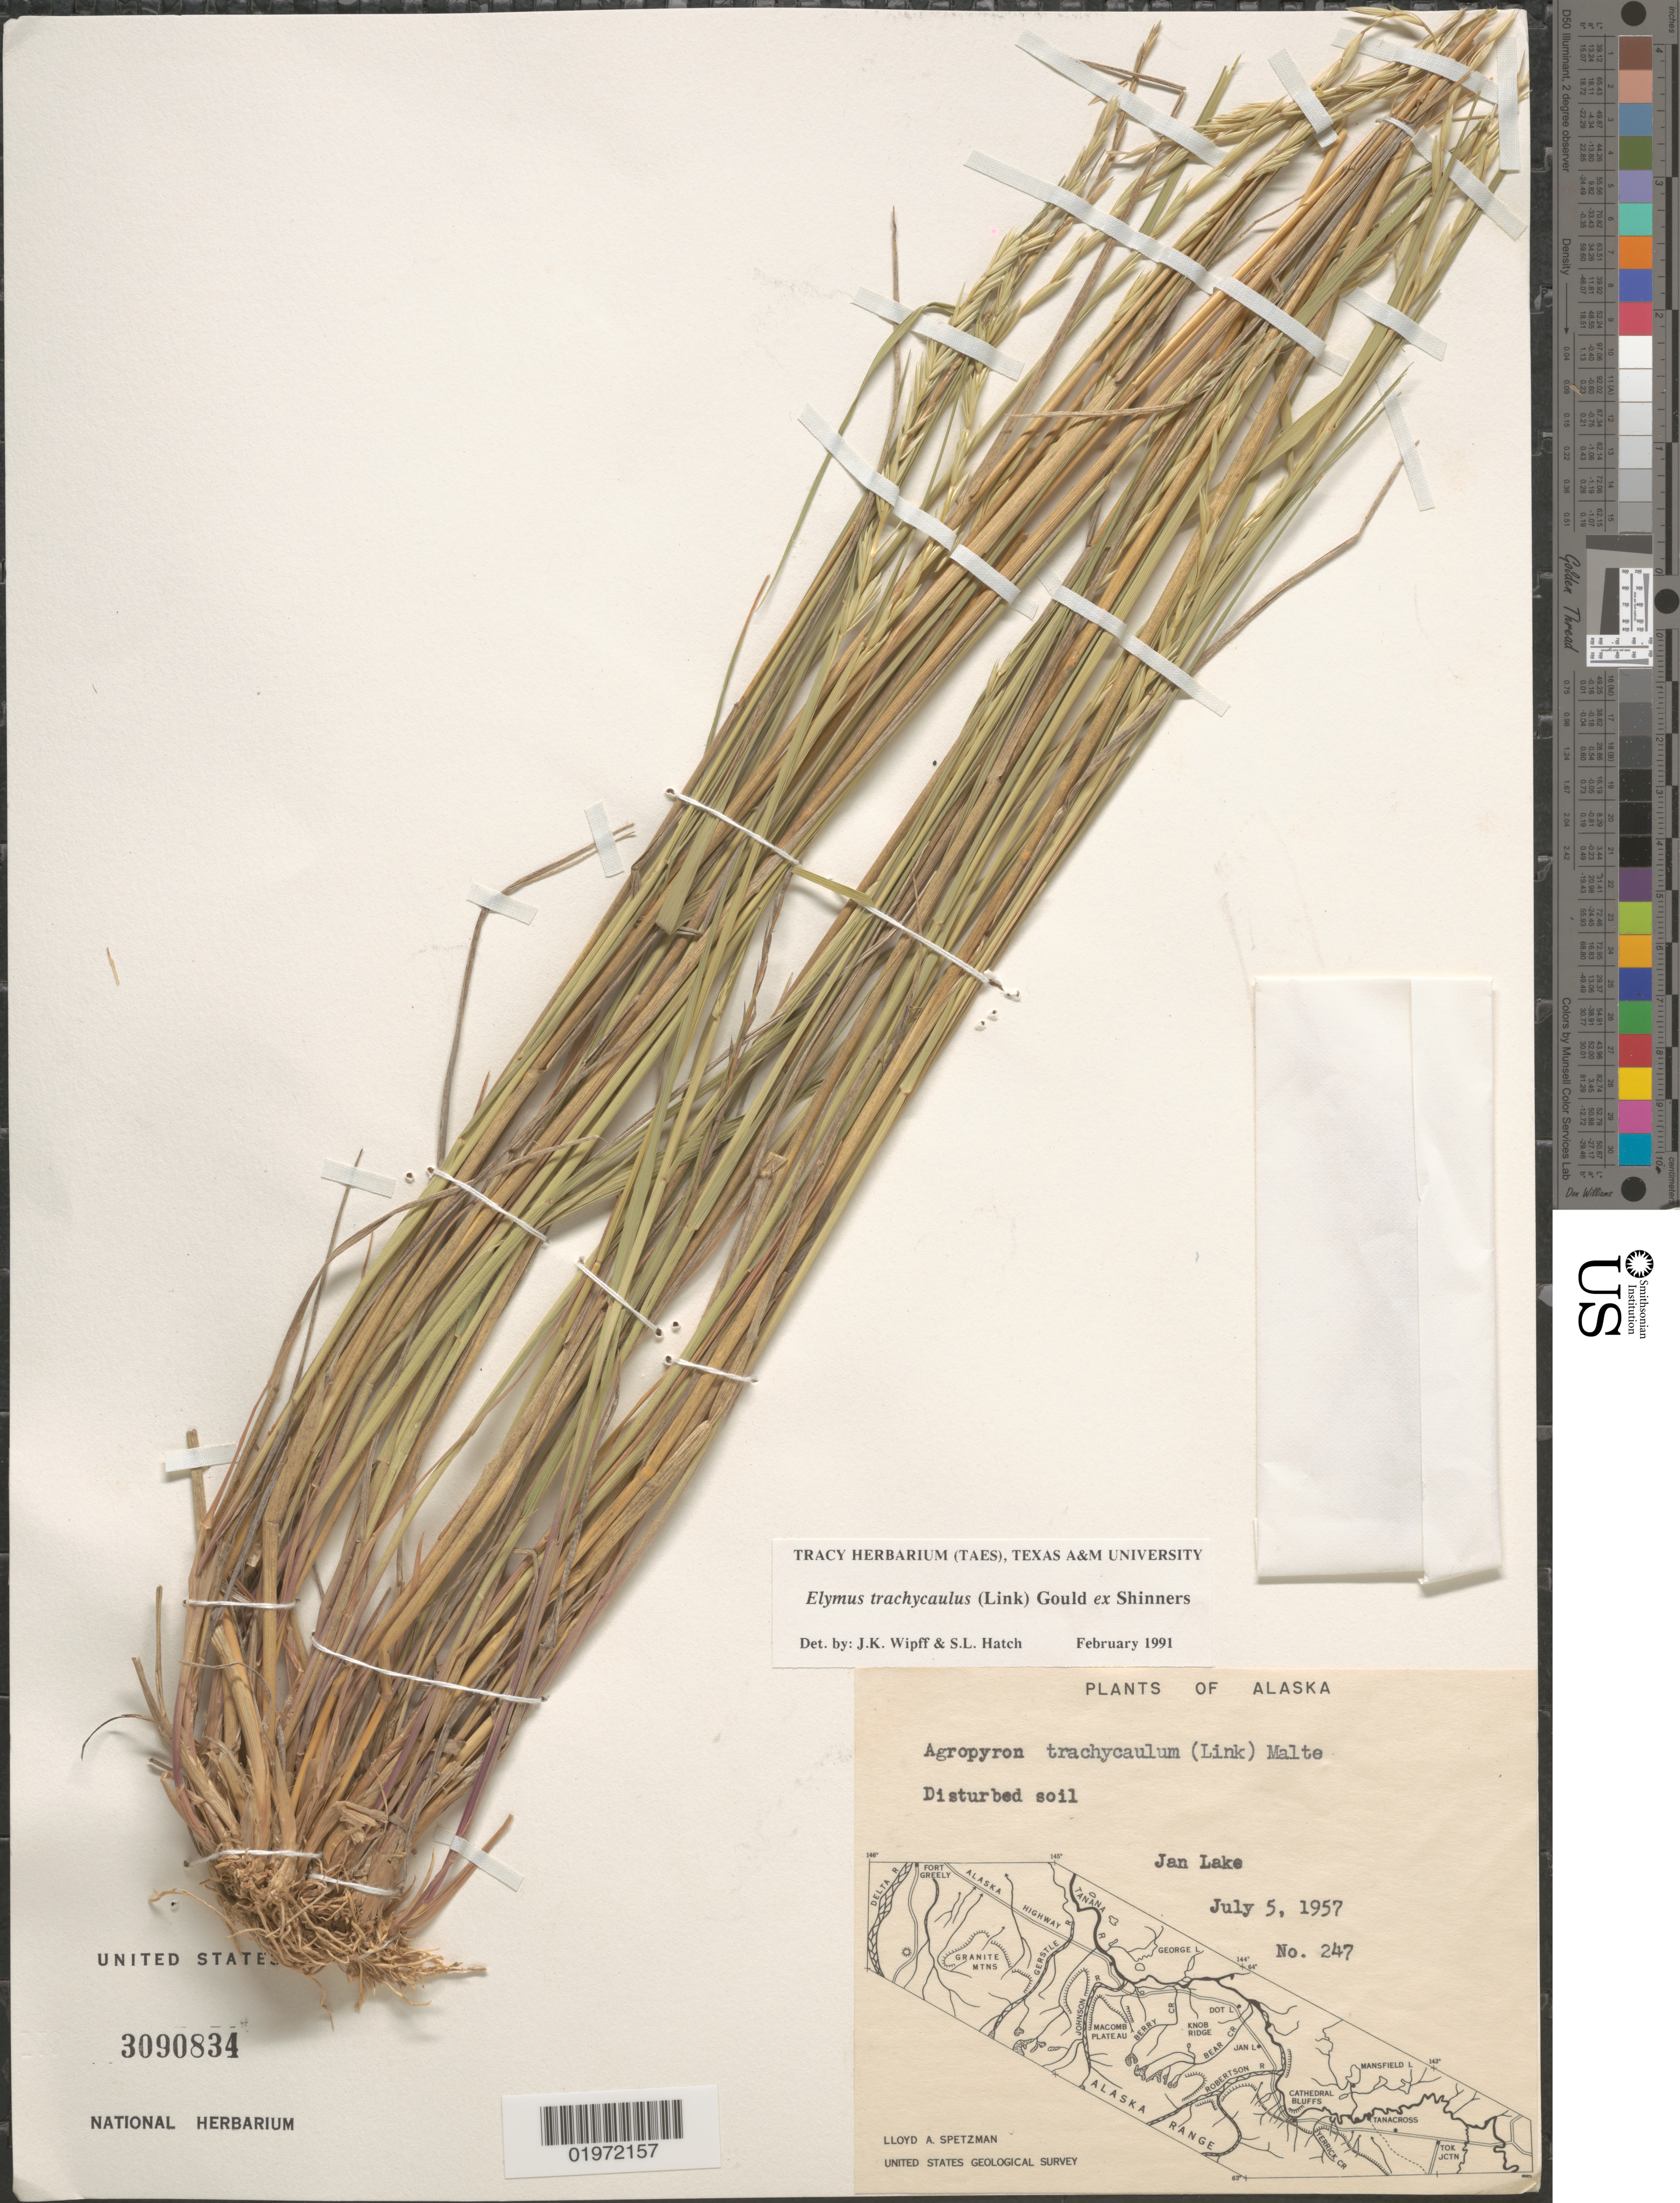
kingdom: Plantae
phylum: Tracheophyta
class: Liliopsida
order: Poales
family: Poaceae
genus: Elymus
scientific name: Elymus trachycaulus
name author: (Link) Gould ex Shinners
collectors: L. Spetzman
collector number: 247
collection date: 1957-07-05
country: United States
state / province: Alaska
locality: Jan Lake. United States Geological Survey.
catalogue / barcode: US 3090834